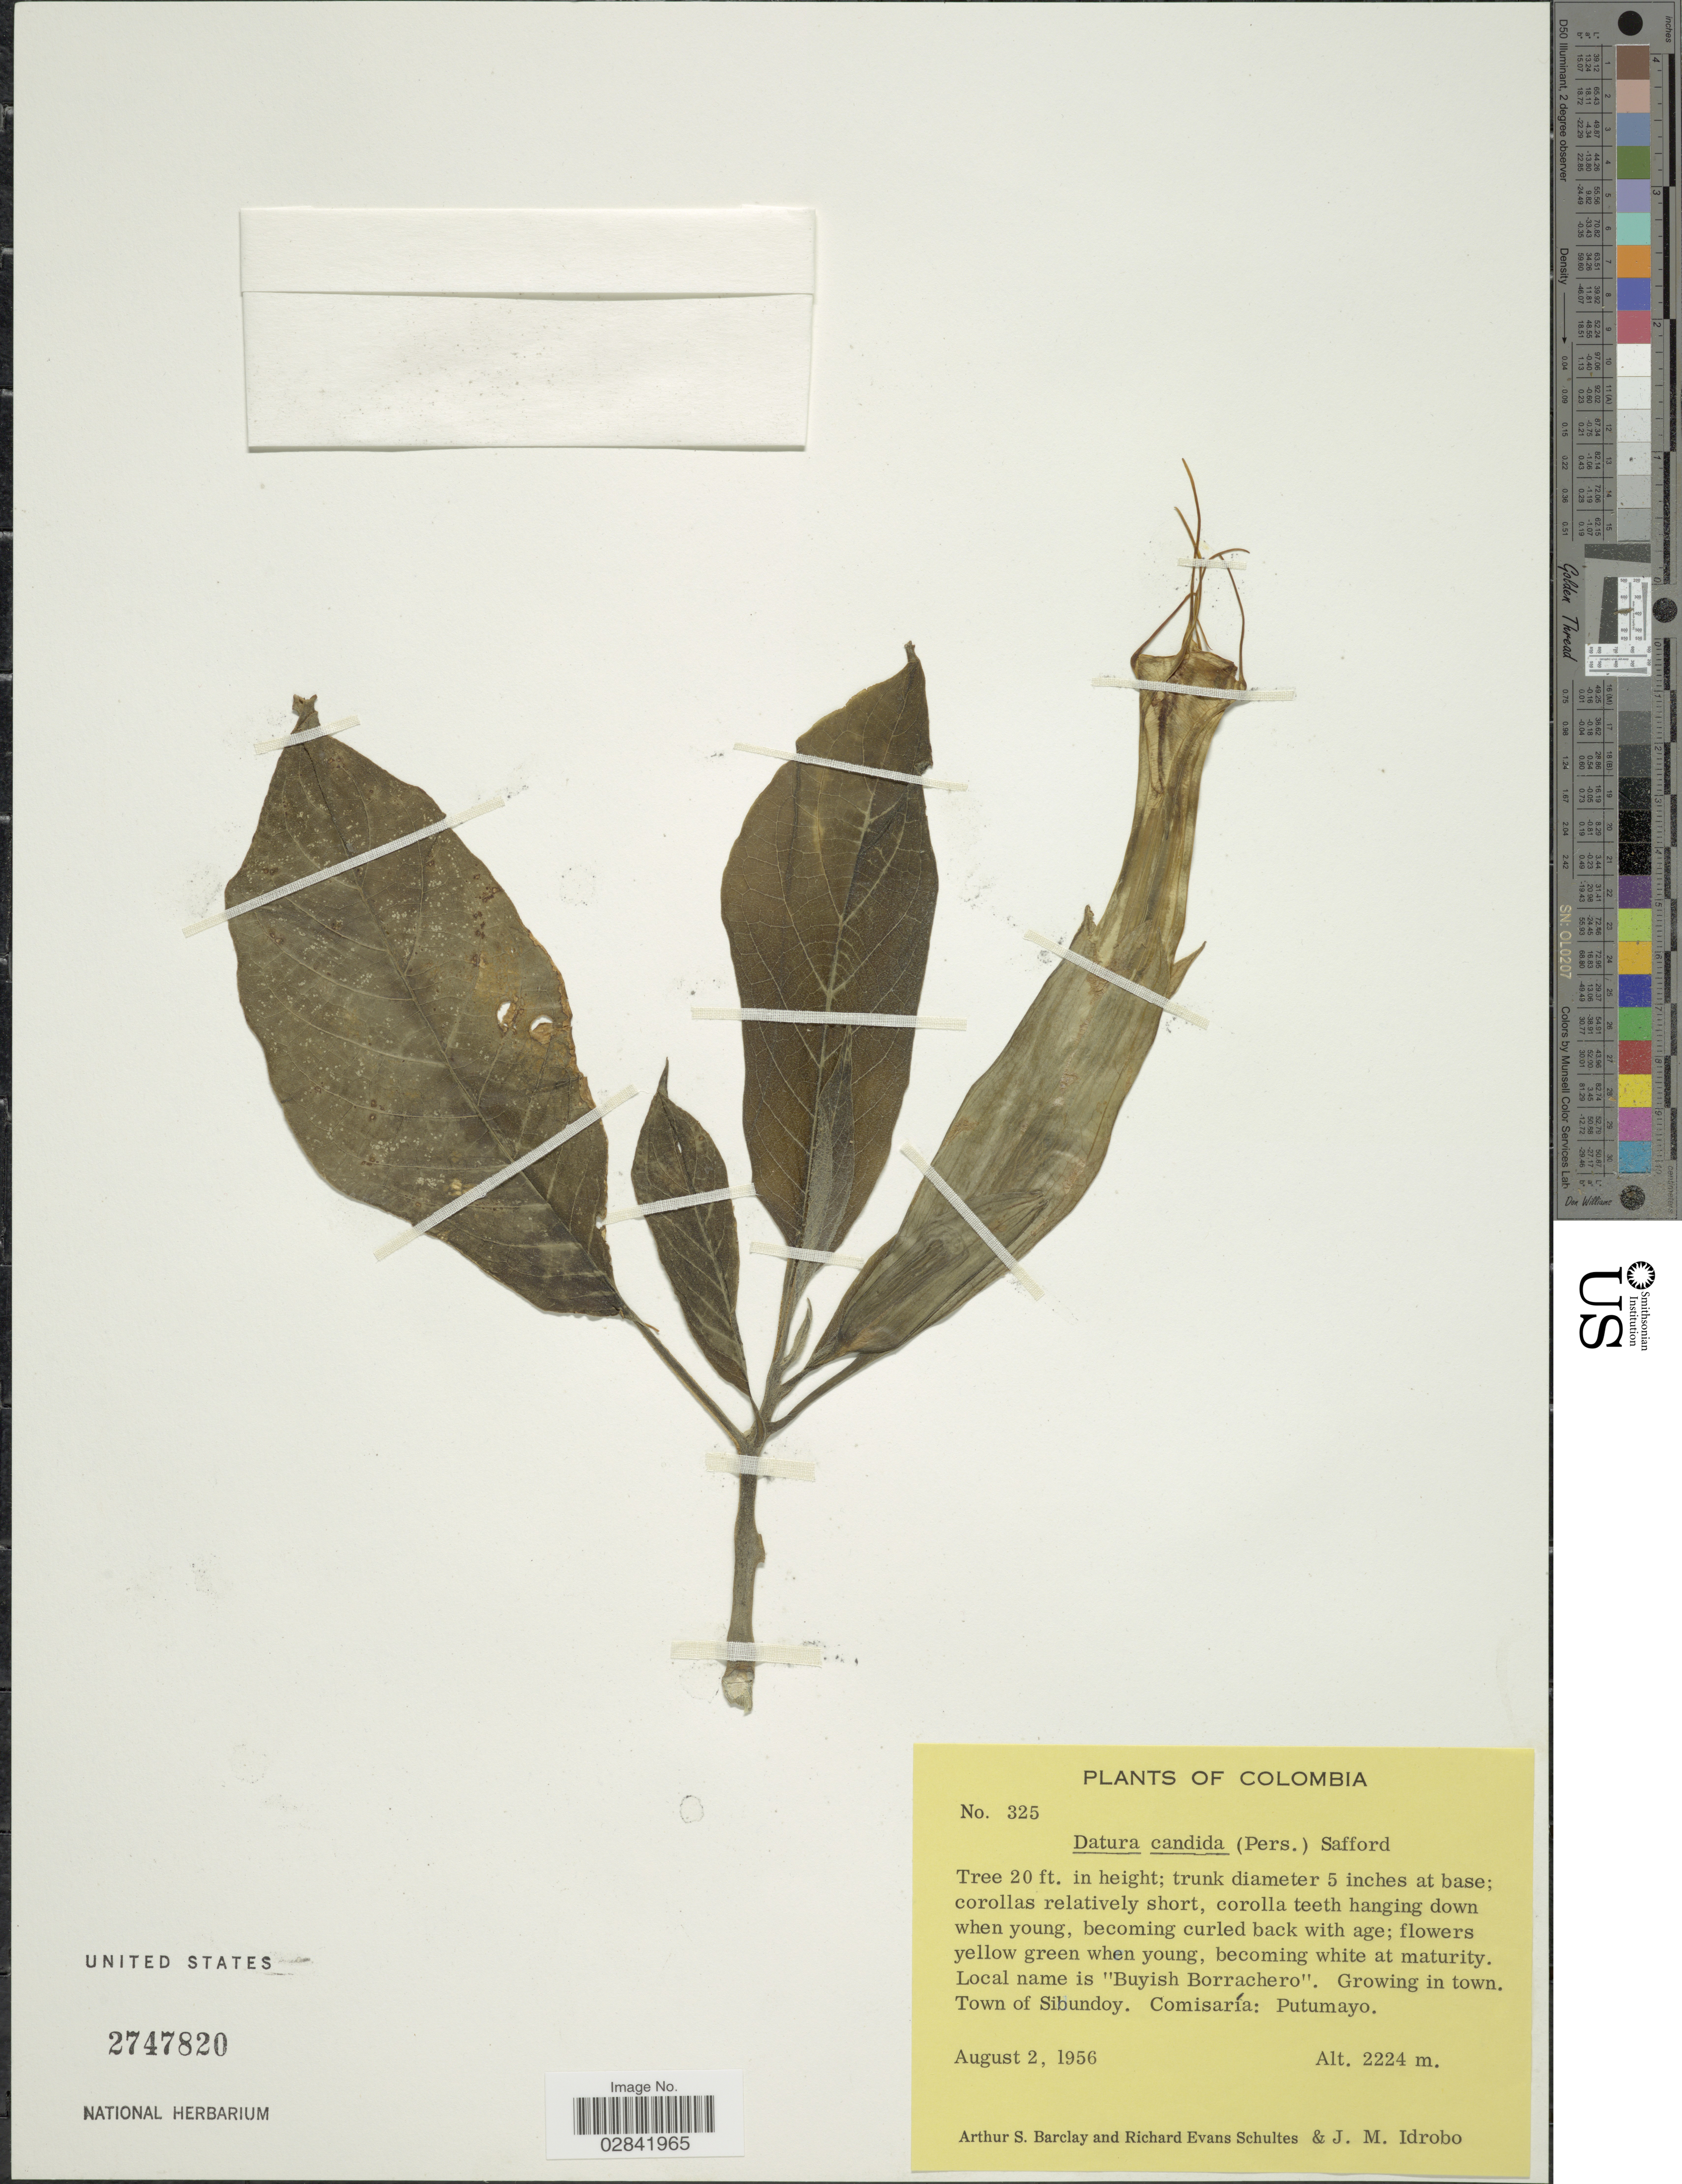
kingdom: Plantae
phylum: Tracheophyta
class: Magnoliopsida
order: Solanales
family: Solanaceae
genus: Brugmansia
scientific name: Brugmansia x candida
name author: Pers.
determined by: (US) Smithsonian Institution - National Museum of Natural History - Department of Botany (UNITED STATES)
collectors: A. S. Barclay, R. E. Schultes & J. M. Idrobo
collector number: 325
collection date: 1956-08-02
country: Colombia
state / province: Putumayo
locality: Town of Sibundoy. Comisaría: Putumayo.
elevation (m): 2224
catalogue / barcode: US 2747820